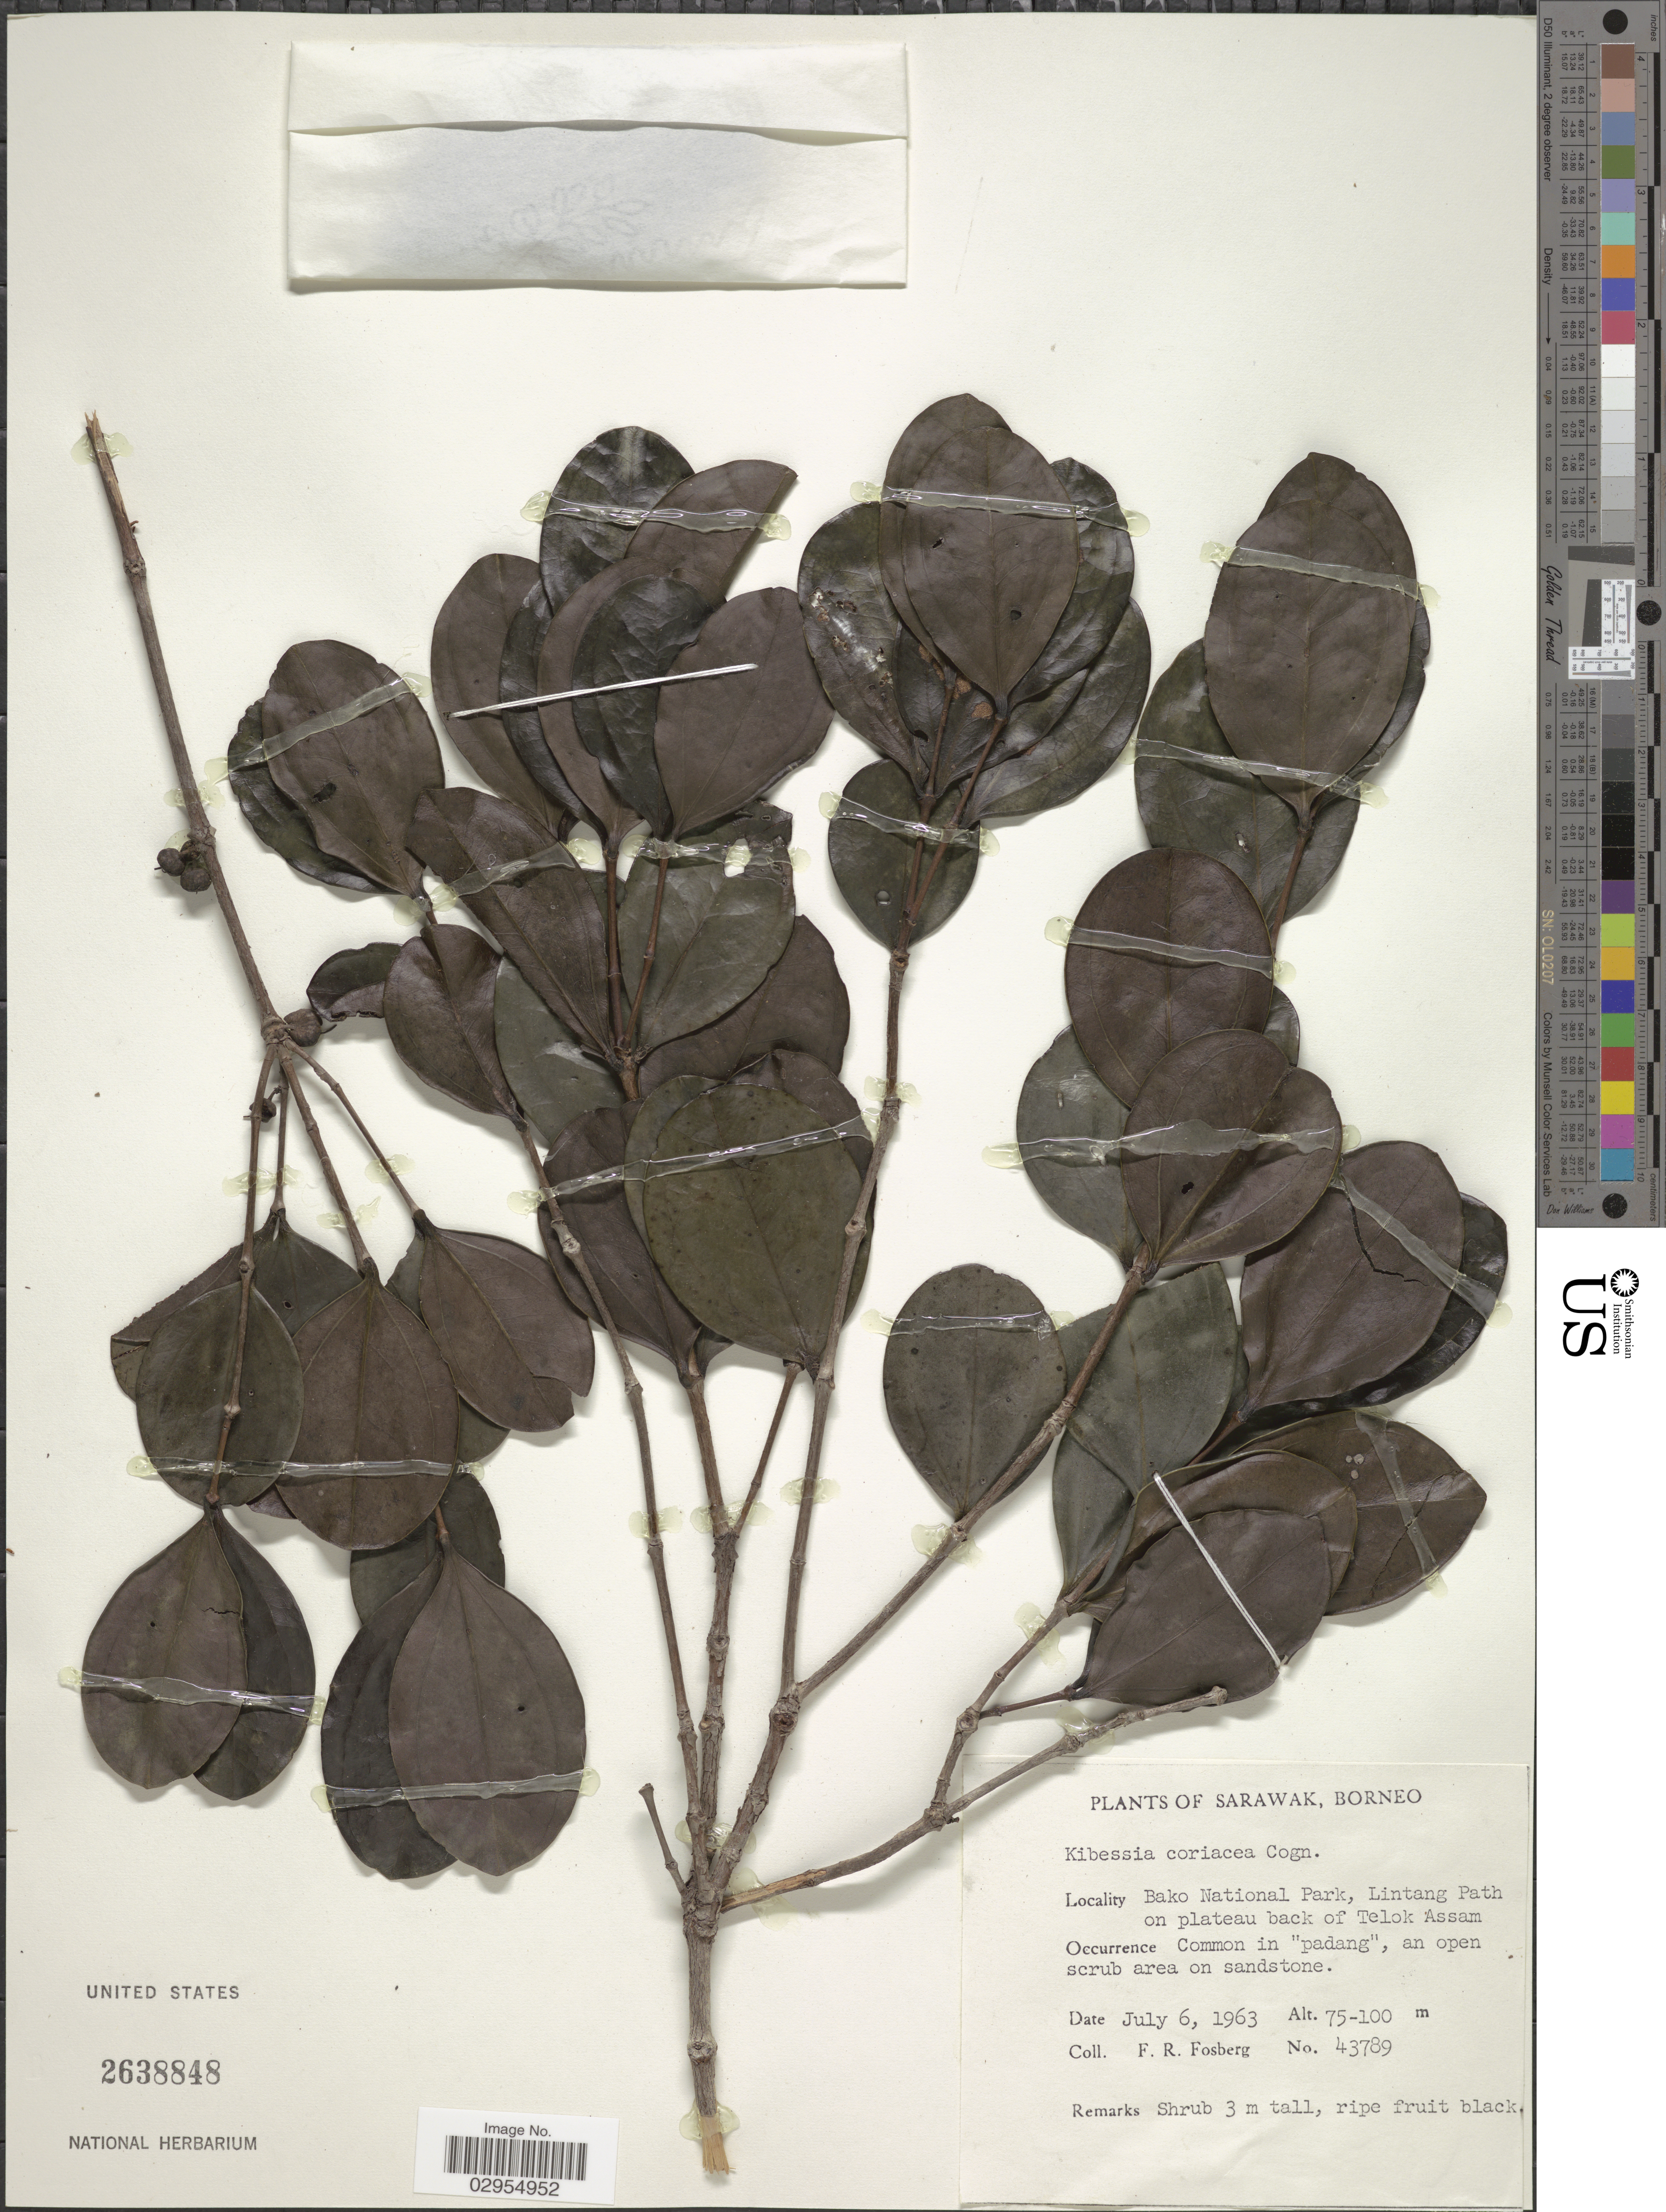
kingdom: Plantae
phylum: Tracheophyta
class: Magnoliopsida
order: Myrtales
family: Melastomataceae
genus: Pternandra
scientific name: Pternandra coriacea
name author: (Cogn.) M.P. Nayar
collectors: F. R. Fosberg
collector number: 43789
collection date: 1963-07-06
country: Malaysia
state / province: Sarawak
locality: Borneo. Bako National Park, Lintang Path on plateau back of Telok Assam.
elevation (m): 75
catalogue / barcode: US 2638848